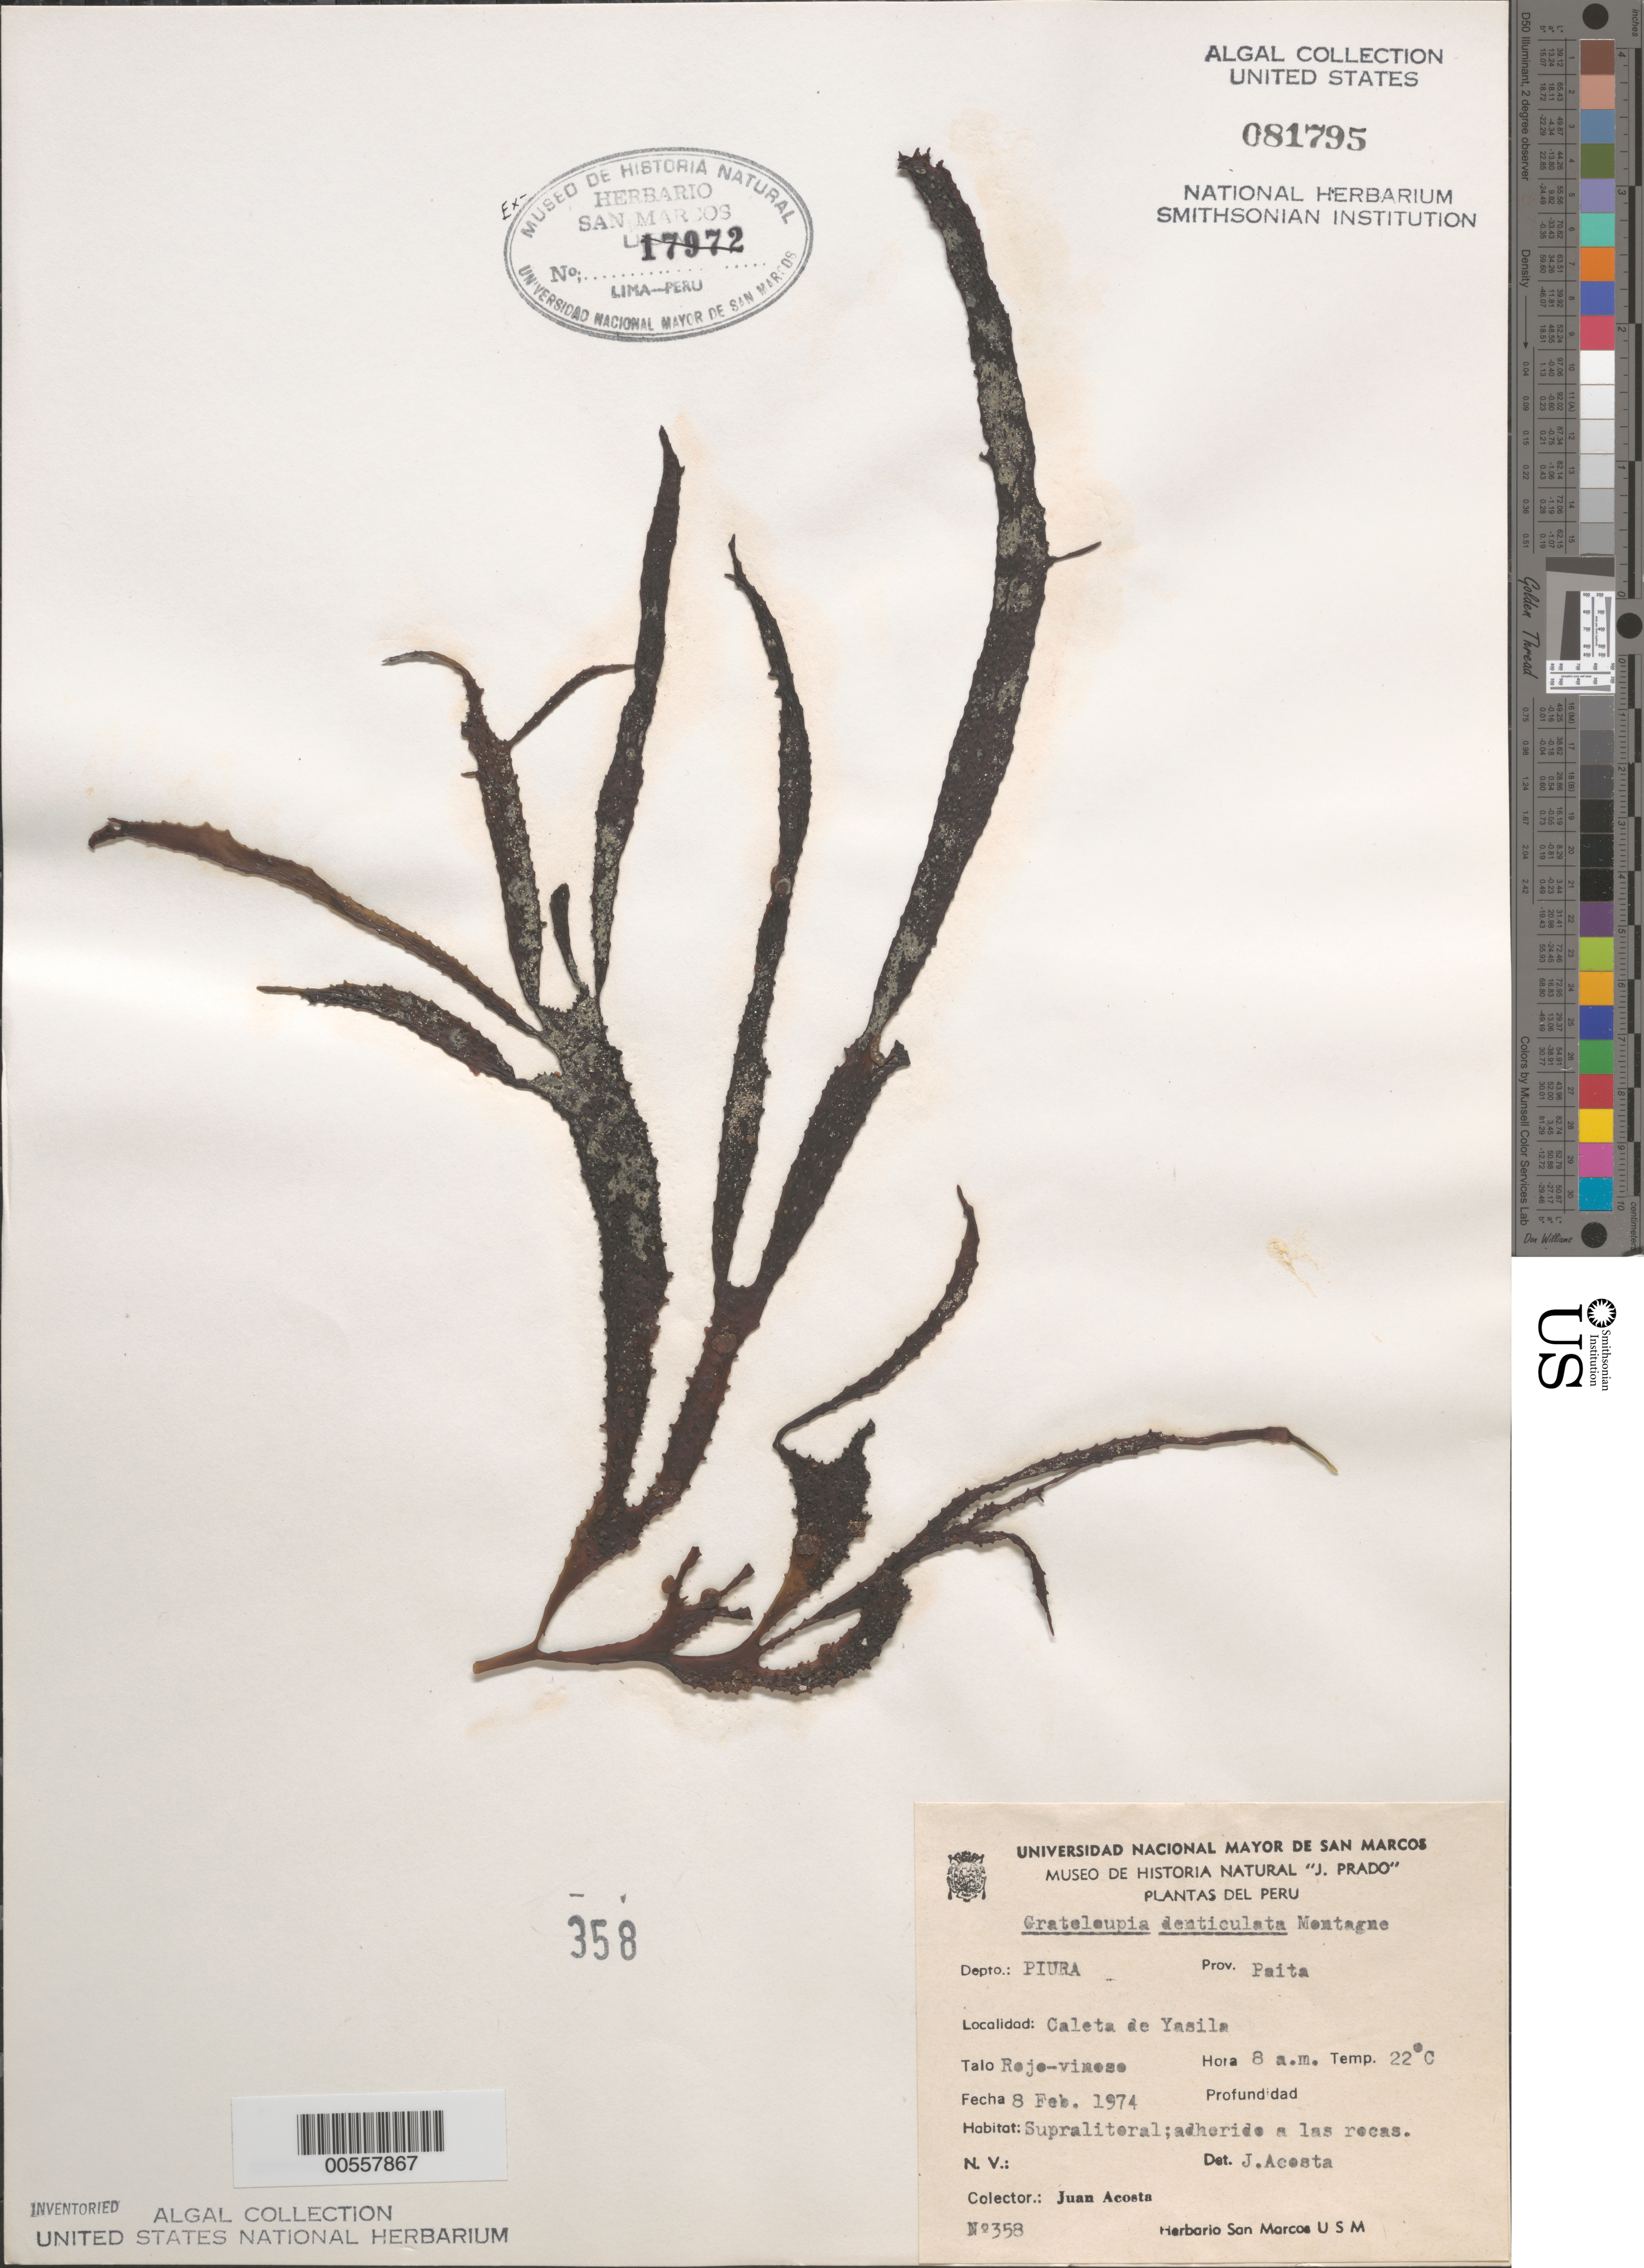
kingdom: Plantae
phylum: Rhodophyta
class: Florideophyceae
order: Halymeniales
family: Halymeniaceae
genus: Neorubra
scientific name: Neorubra denticulata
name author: (Montagne) M.S.Calderon et al.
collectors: J. Acosta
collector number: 358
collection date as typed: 08 Feb 1974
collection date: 1974-02-08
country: Peru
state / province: Piura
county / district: Paita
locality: Caleta de Yasila, Paita Province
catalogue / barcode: US 81795